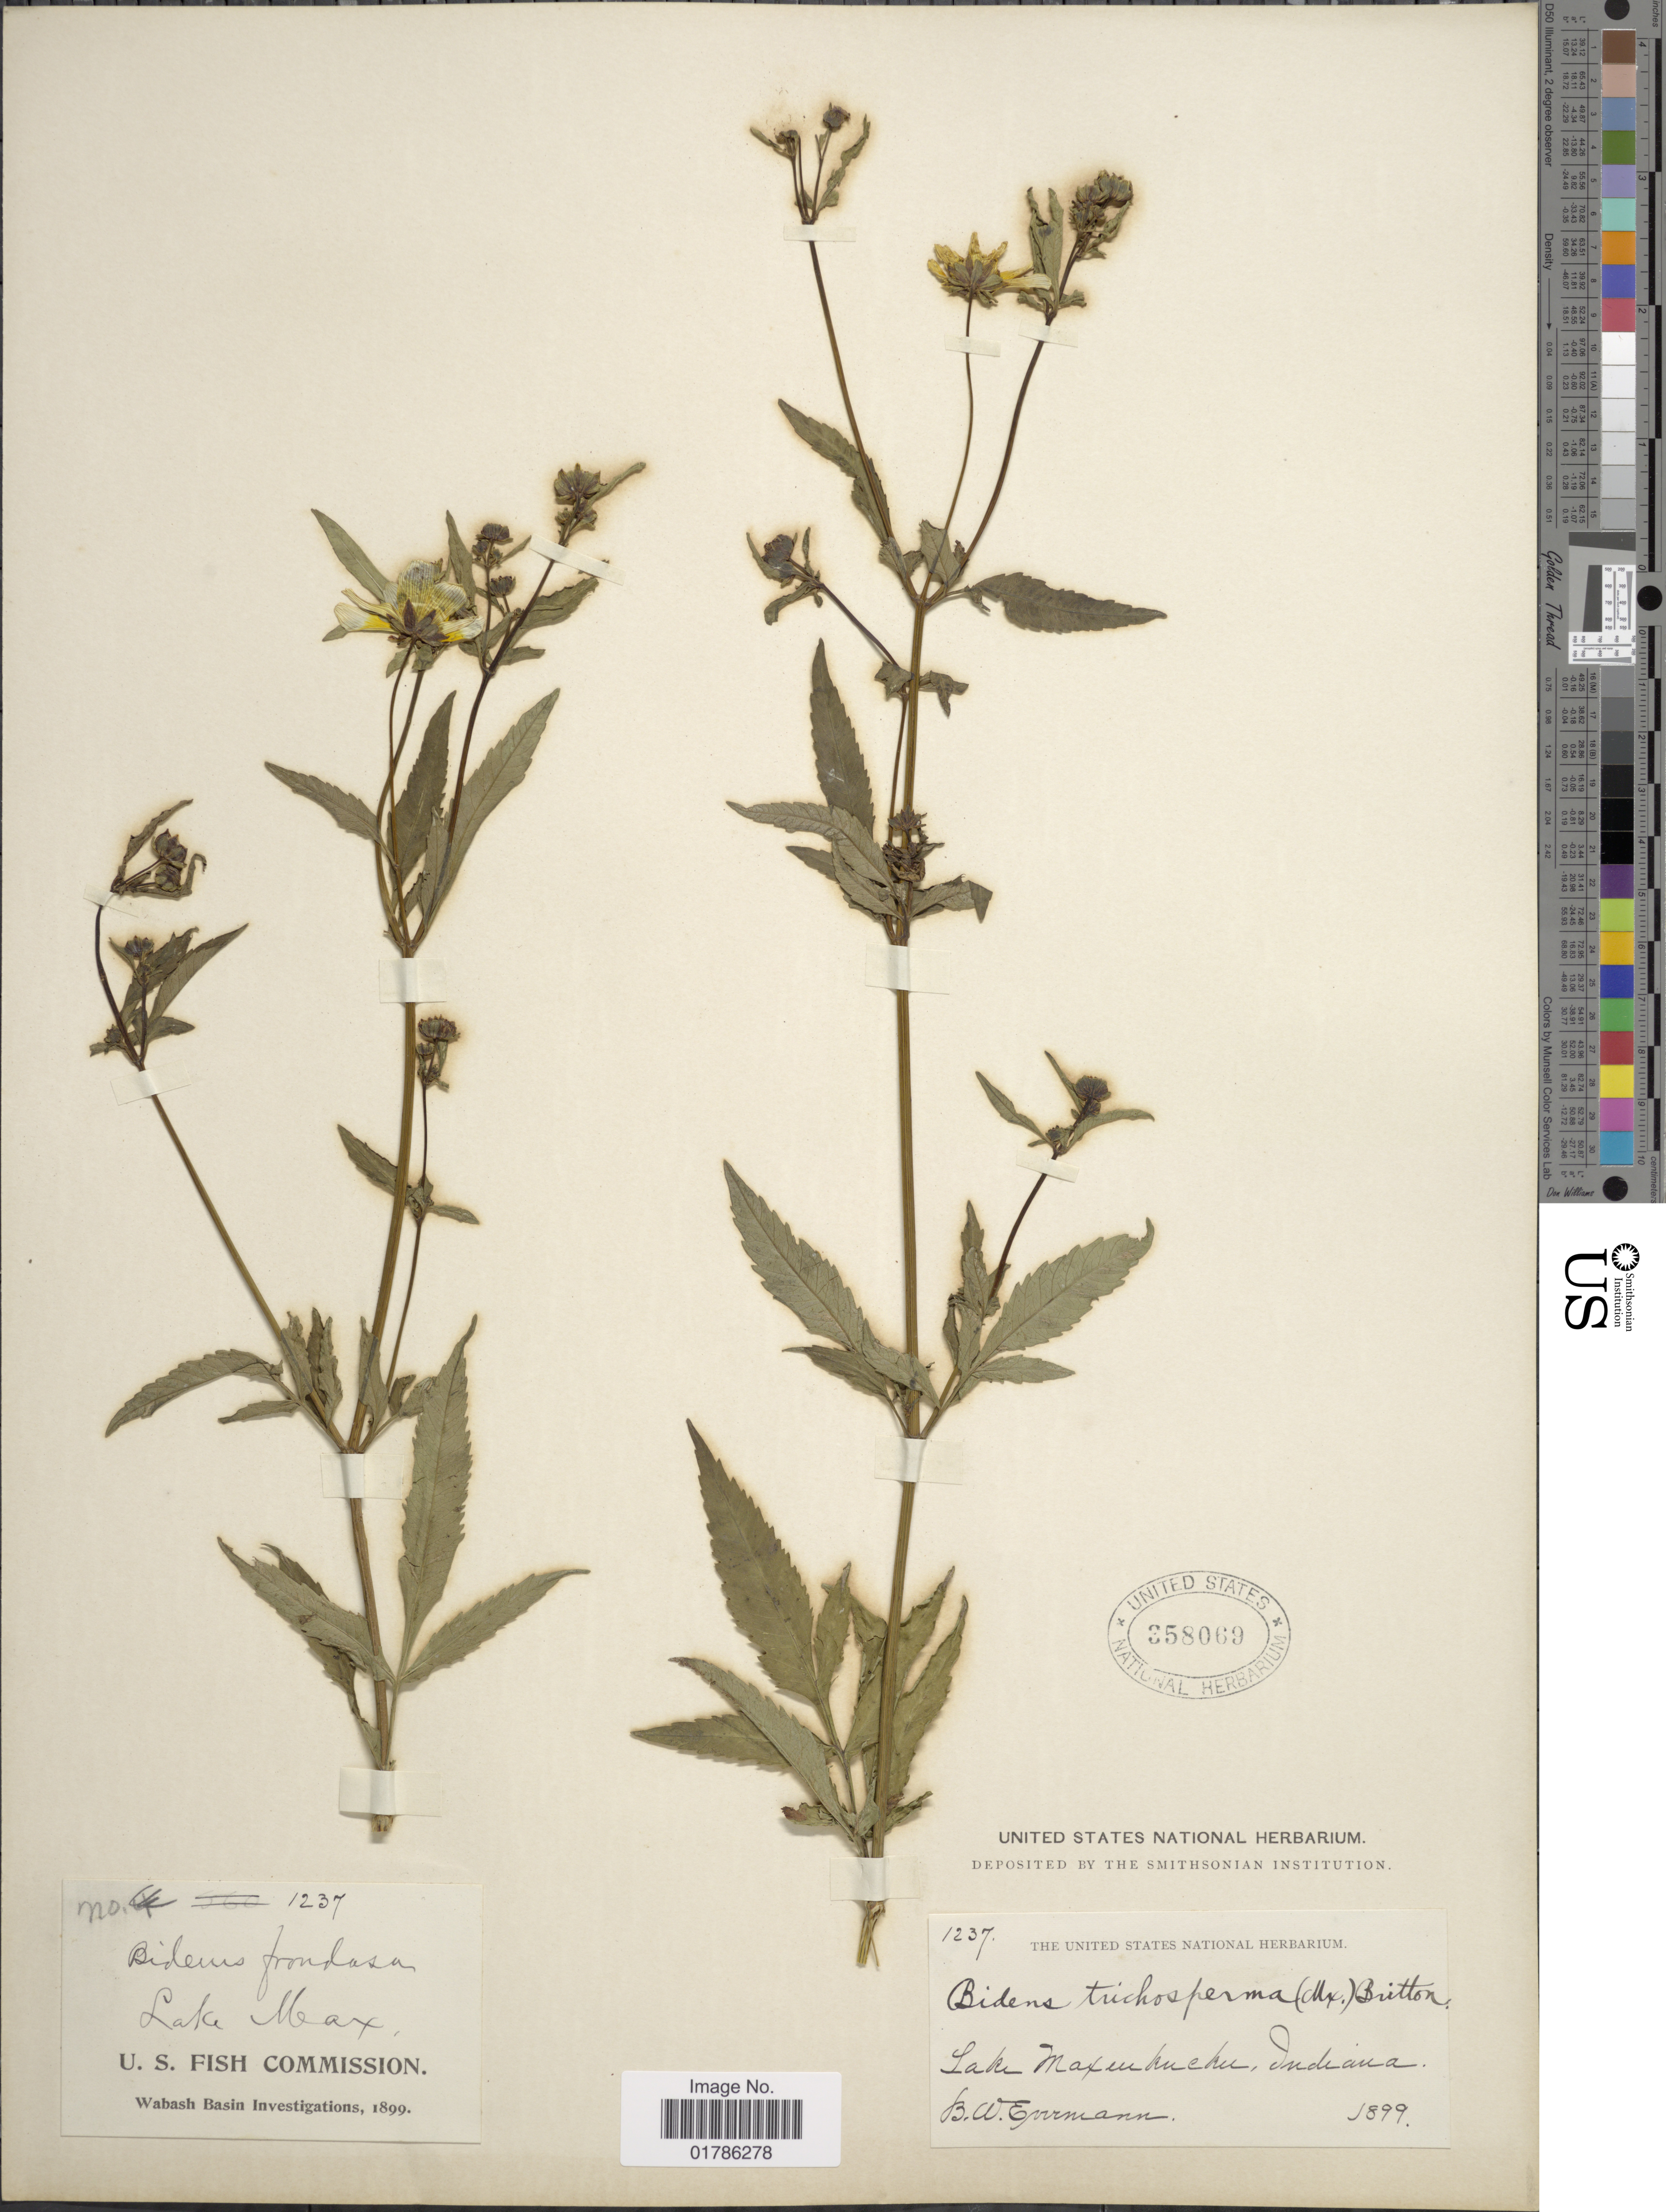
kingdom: Plantae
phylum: Tracheophyta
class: Magnoliopsida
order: Asterales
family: Asteraceae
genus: Bidens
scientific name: Bidens coronata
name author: (L.) Britton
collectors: B. W. Evermann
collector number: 1237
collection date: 1899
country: United States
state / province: Indiana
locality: Lake Maxinkuckee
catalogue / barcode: US 358069